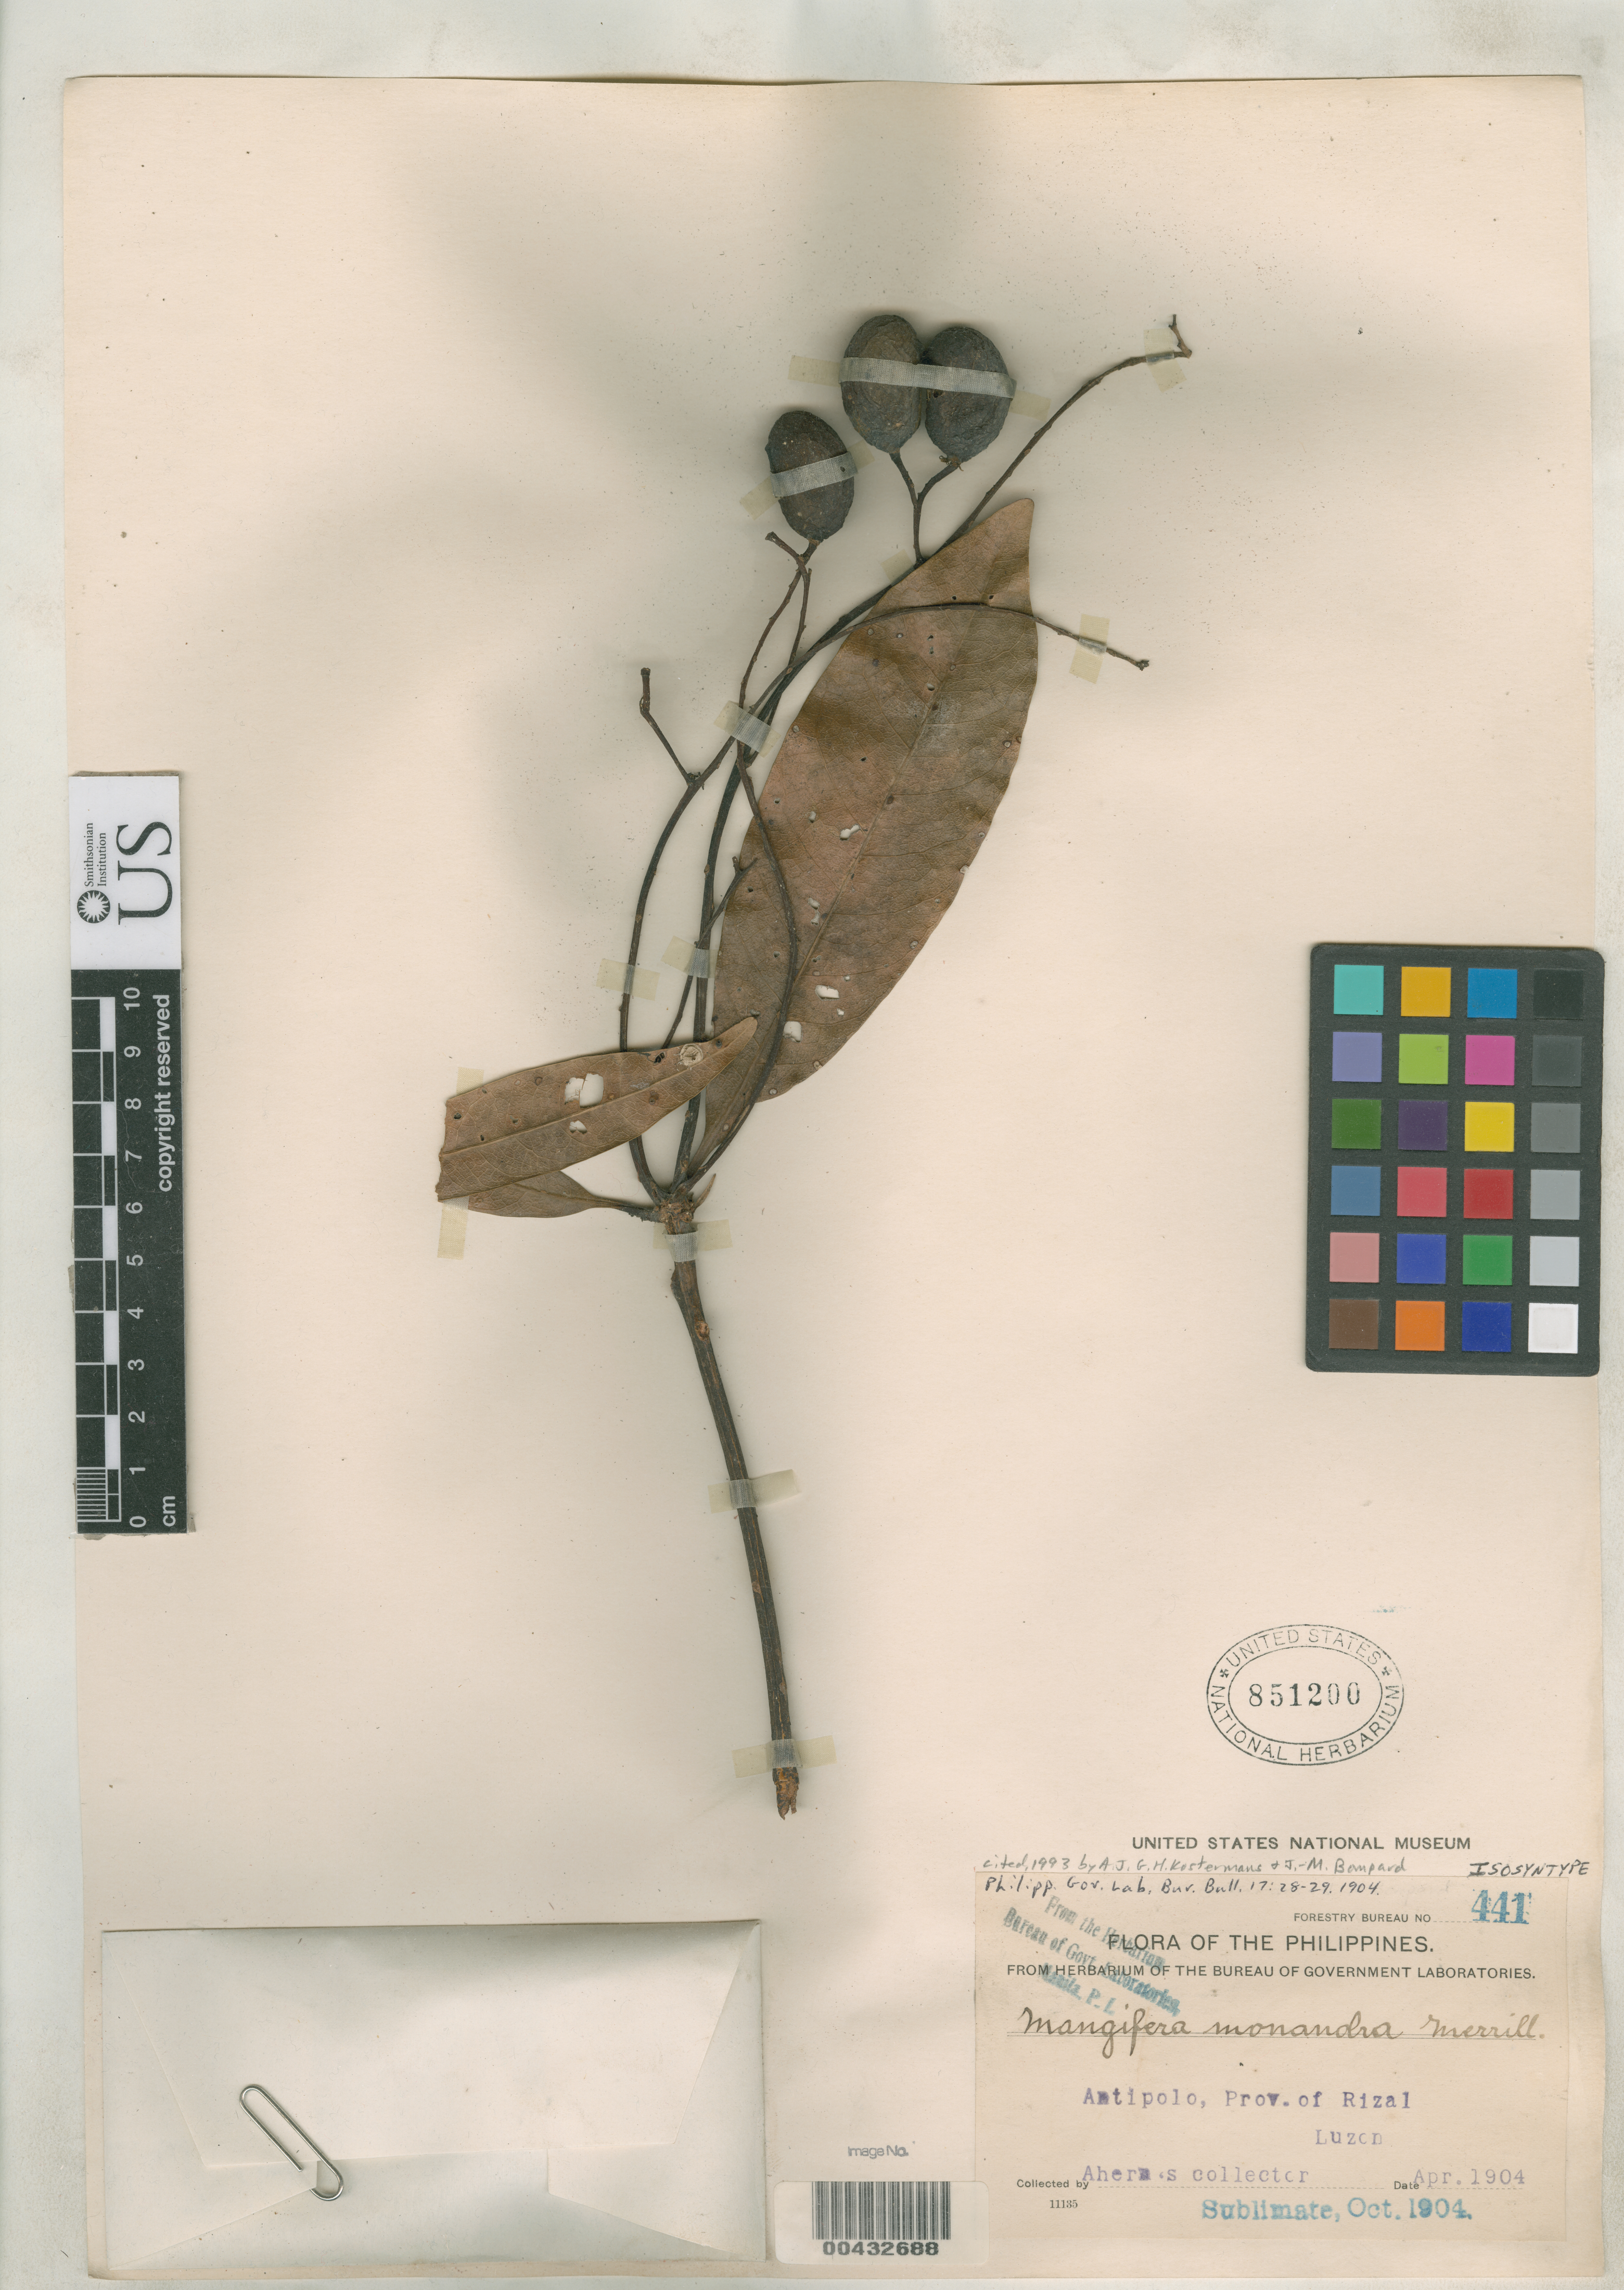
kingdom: Plantae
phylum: Tracheophyta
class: Magnoliopsida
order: Sapindales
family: Anacardiaceae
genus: Mangifera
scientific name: Mangifera monandra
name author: Merr.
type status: Isosyntype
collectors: Ahern's collector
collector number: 441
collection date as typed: Apr 1904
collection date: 1904-04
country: Philippines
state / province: Calabarzon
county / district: Rizal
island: Luzon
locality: Antipolo.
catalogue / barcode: US 851200